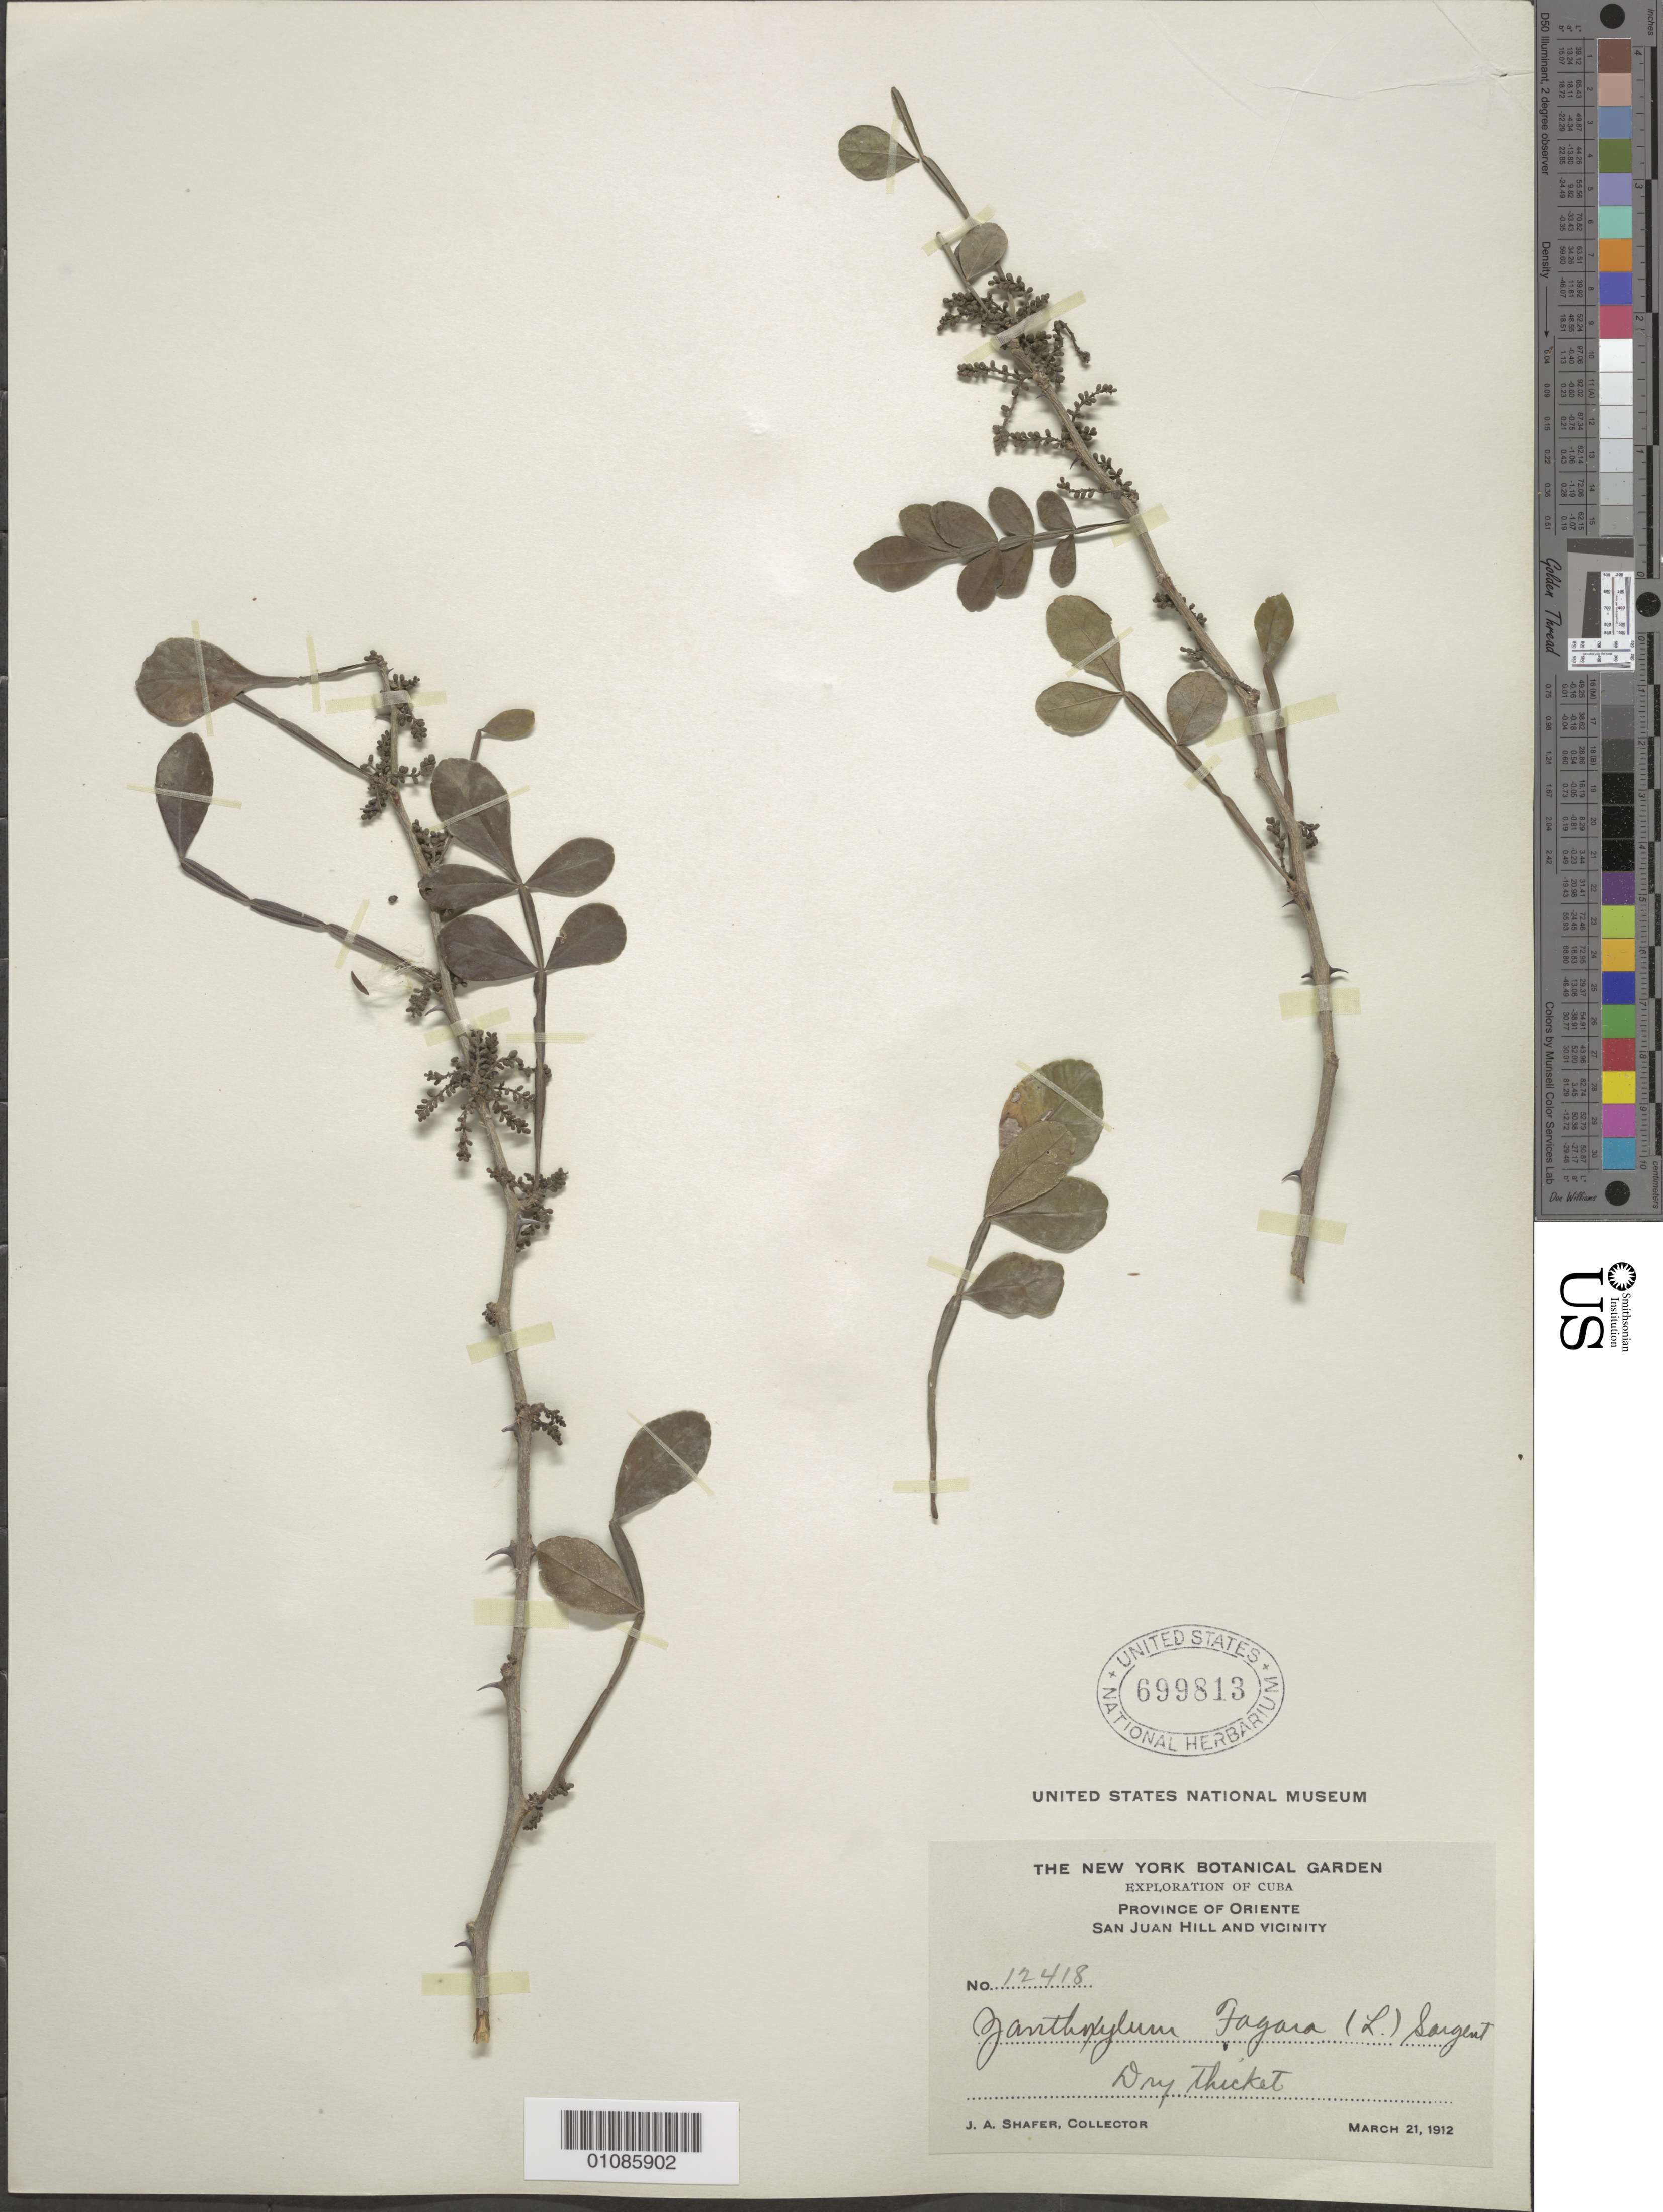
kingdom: Plantae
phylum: Tracheophyta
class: Magnoliopsida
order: Sapindales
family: Rutaceae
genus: Zanthoxylum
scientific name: Zanthoxylum fagara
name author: (L.) Sarg.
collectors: J. A. Shafer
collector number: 12418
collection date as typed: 21 Mar 1912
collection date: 1912-03-21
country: Cuba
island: Cuba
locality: Oriente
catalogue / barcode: US 699813